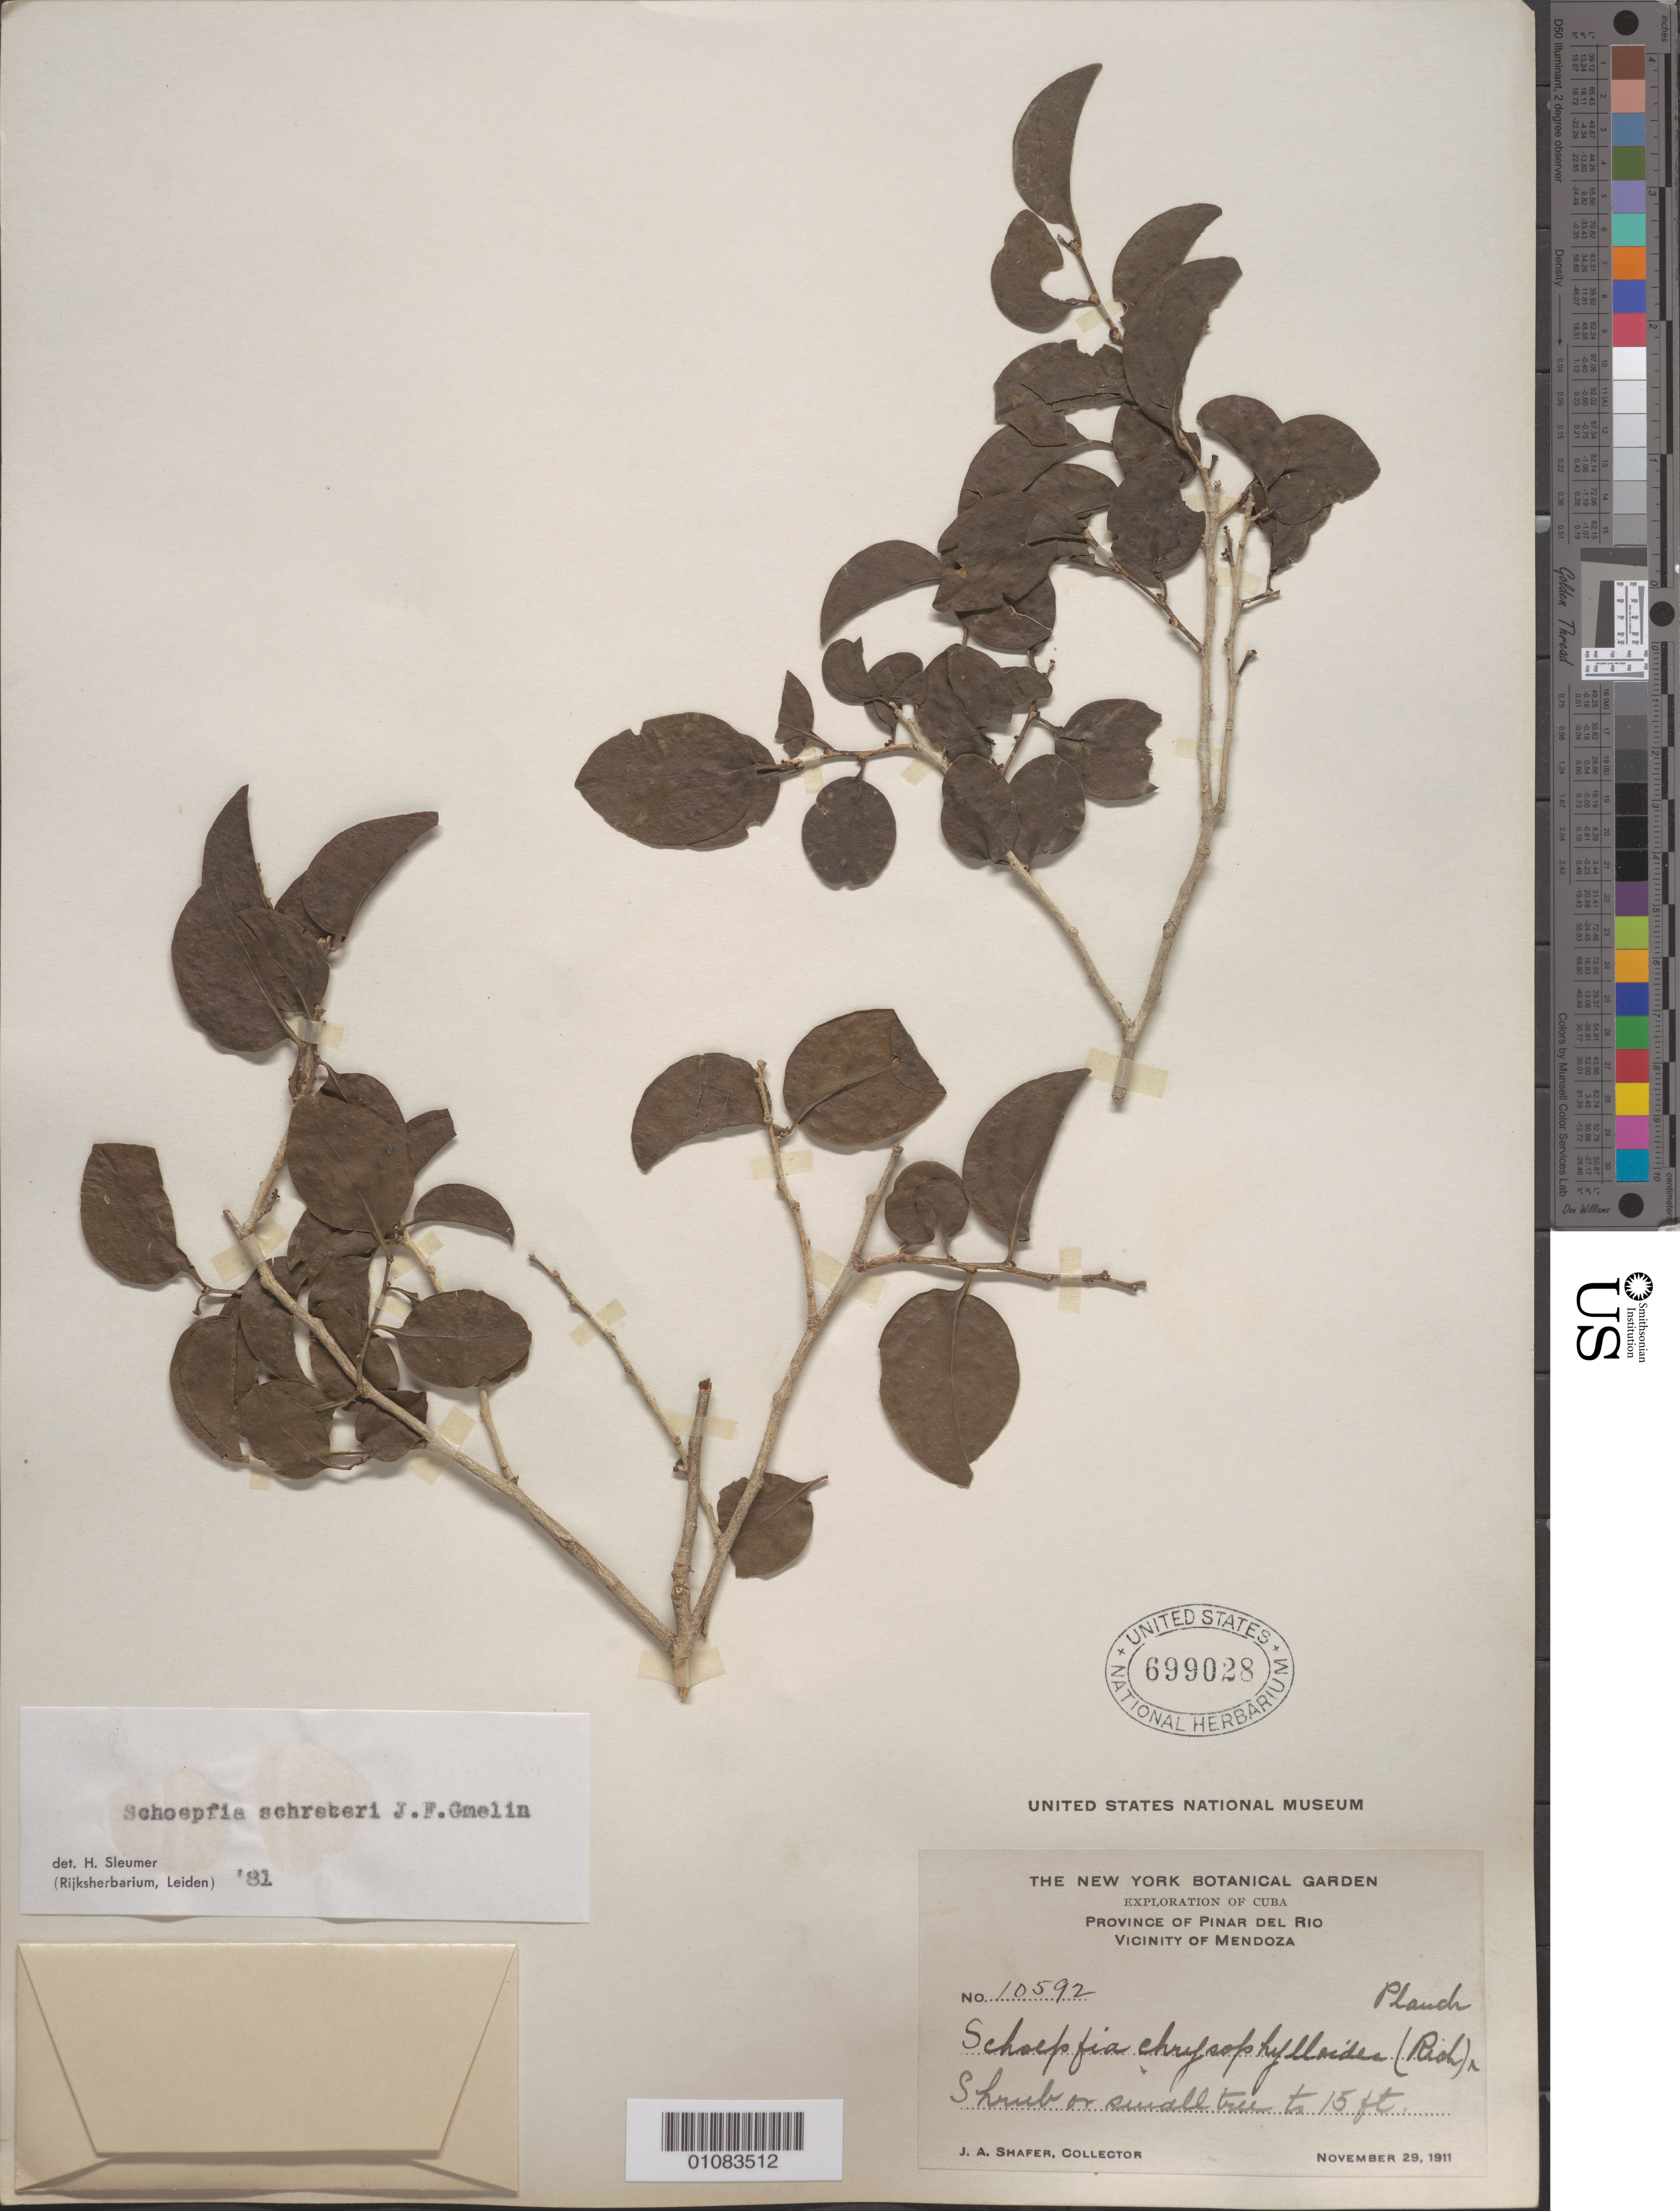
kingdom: Plantae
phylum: Tracheophyta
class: Magnoliopsida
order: Santalales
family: Schoepfiaceae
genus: Schoepfia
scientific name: Schoepfia schreberi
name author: J.F. Gmel.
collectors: J. A. Shafer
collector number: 10592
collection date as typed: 29 Nov 1911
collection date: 1911-11-29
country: Cuba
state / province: Pinar del Rio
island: Cuba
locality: Vicinity of Mendoza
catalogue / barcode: US 699028